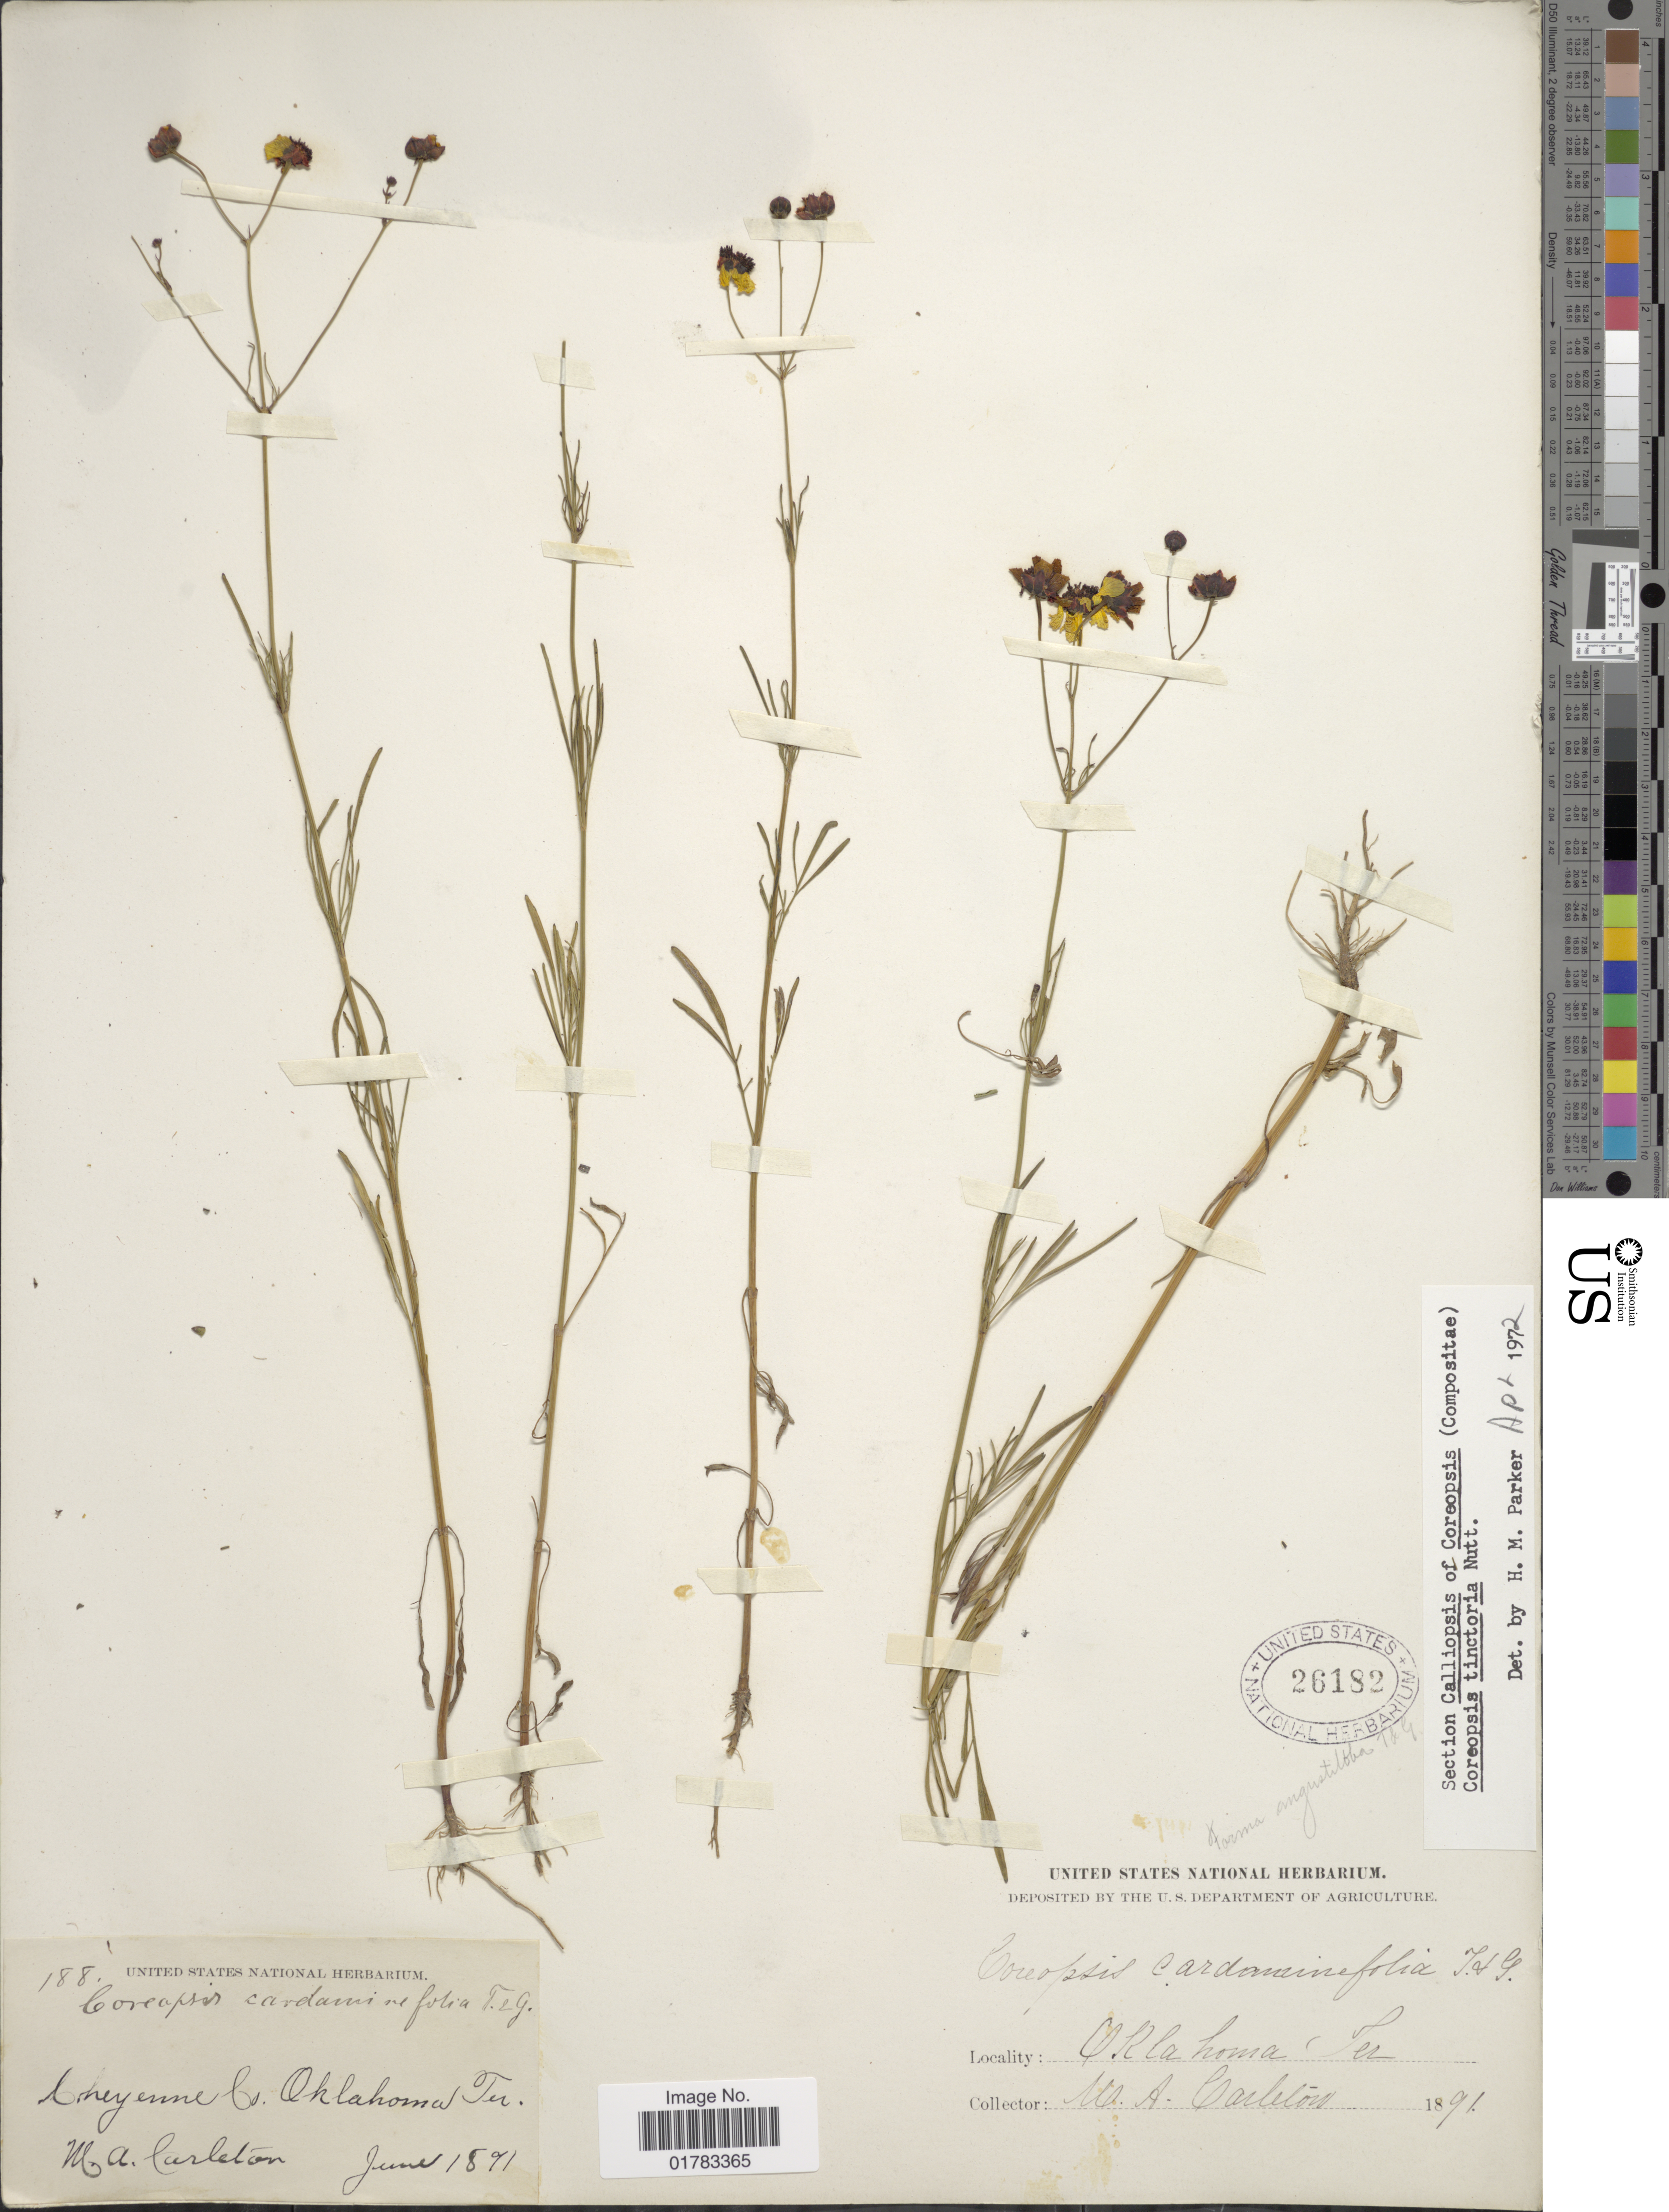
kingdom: Plantae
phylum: Tracheophyta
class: Magnoliopsida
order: Asterales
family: Asteraceae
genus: Coreopsis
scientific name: Coreopsis tinctoria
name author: Nutt.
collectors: M. A. Carleton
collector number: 188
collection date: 1891-06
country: United States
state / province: Oklahoma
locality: Cheyenne Co., Oklahoma Ter/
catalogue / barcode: US 26182